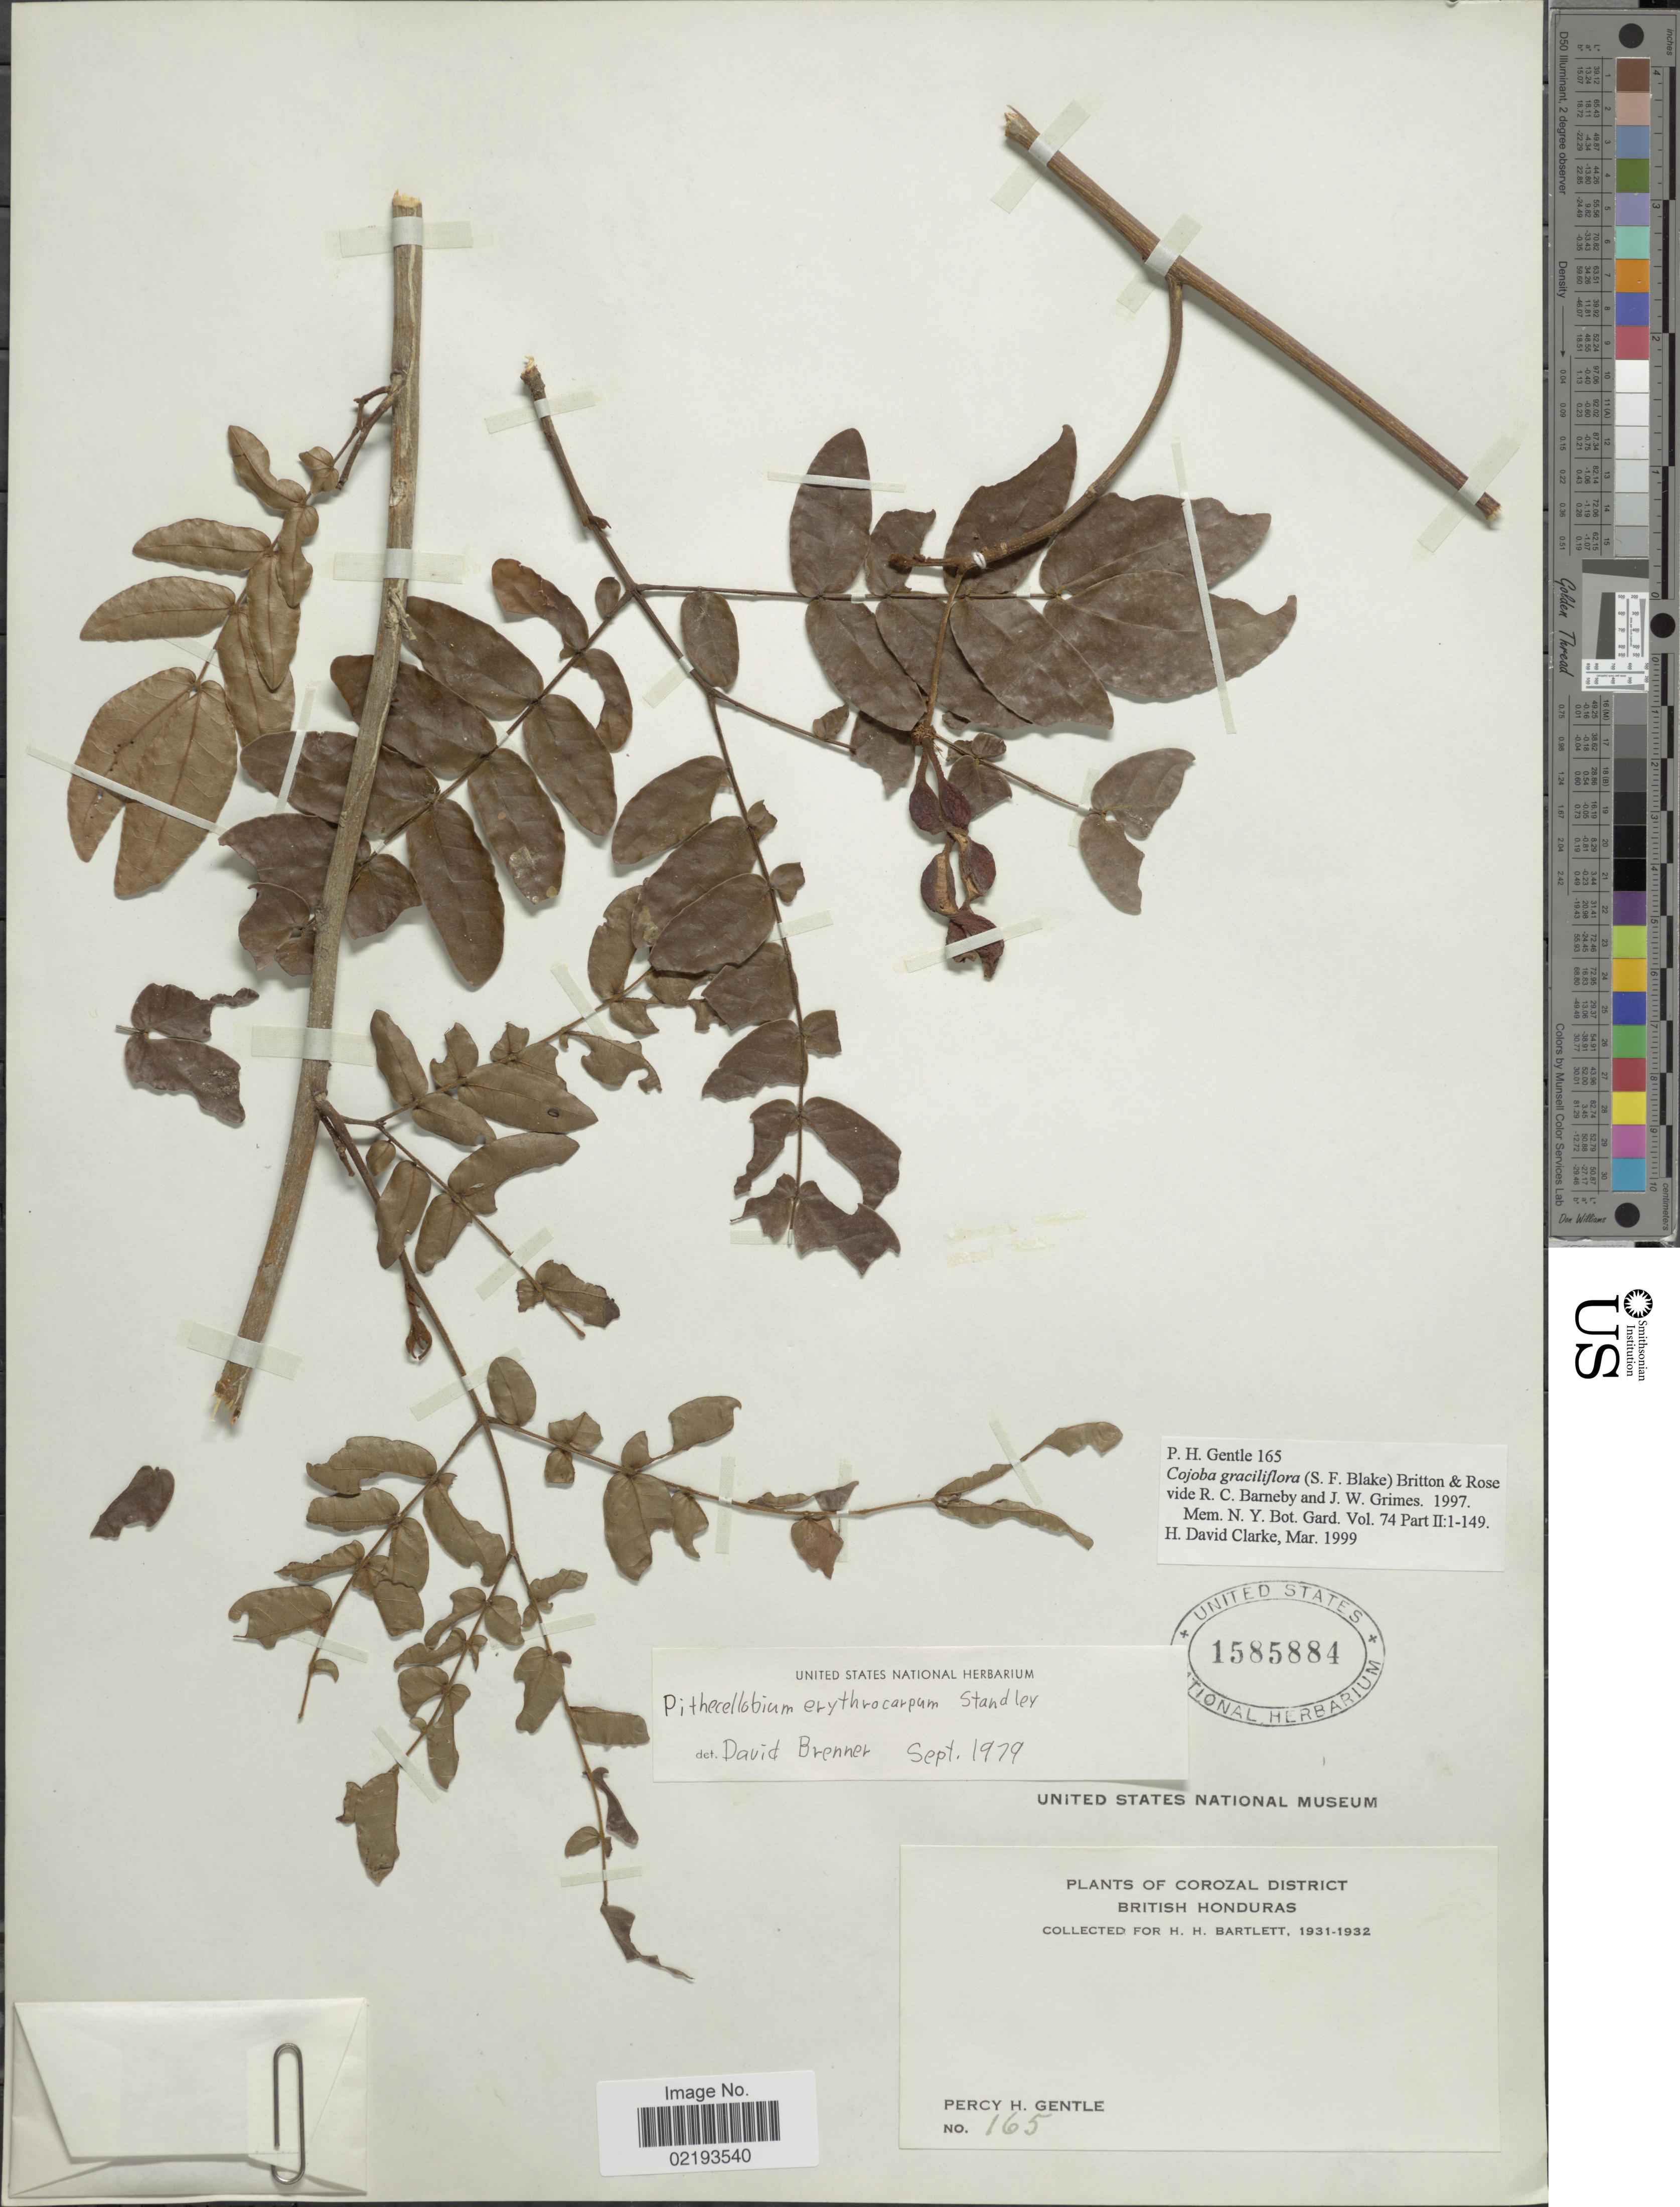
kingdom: Plantae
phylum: Tracheophyta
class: Magnoliopsida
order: Fabales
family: Fabaceae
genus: Cojoba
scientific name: Cojoba graciliflora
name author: (S.F. Blake) Britton & Rose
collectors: P. H. Gentle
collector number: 165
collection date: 1931/1932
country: Belize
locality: Corozal District British Honduras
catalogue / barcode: US 1585884